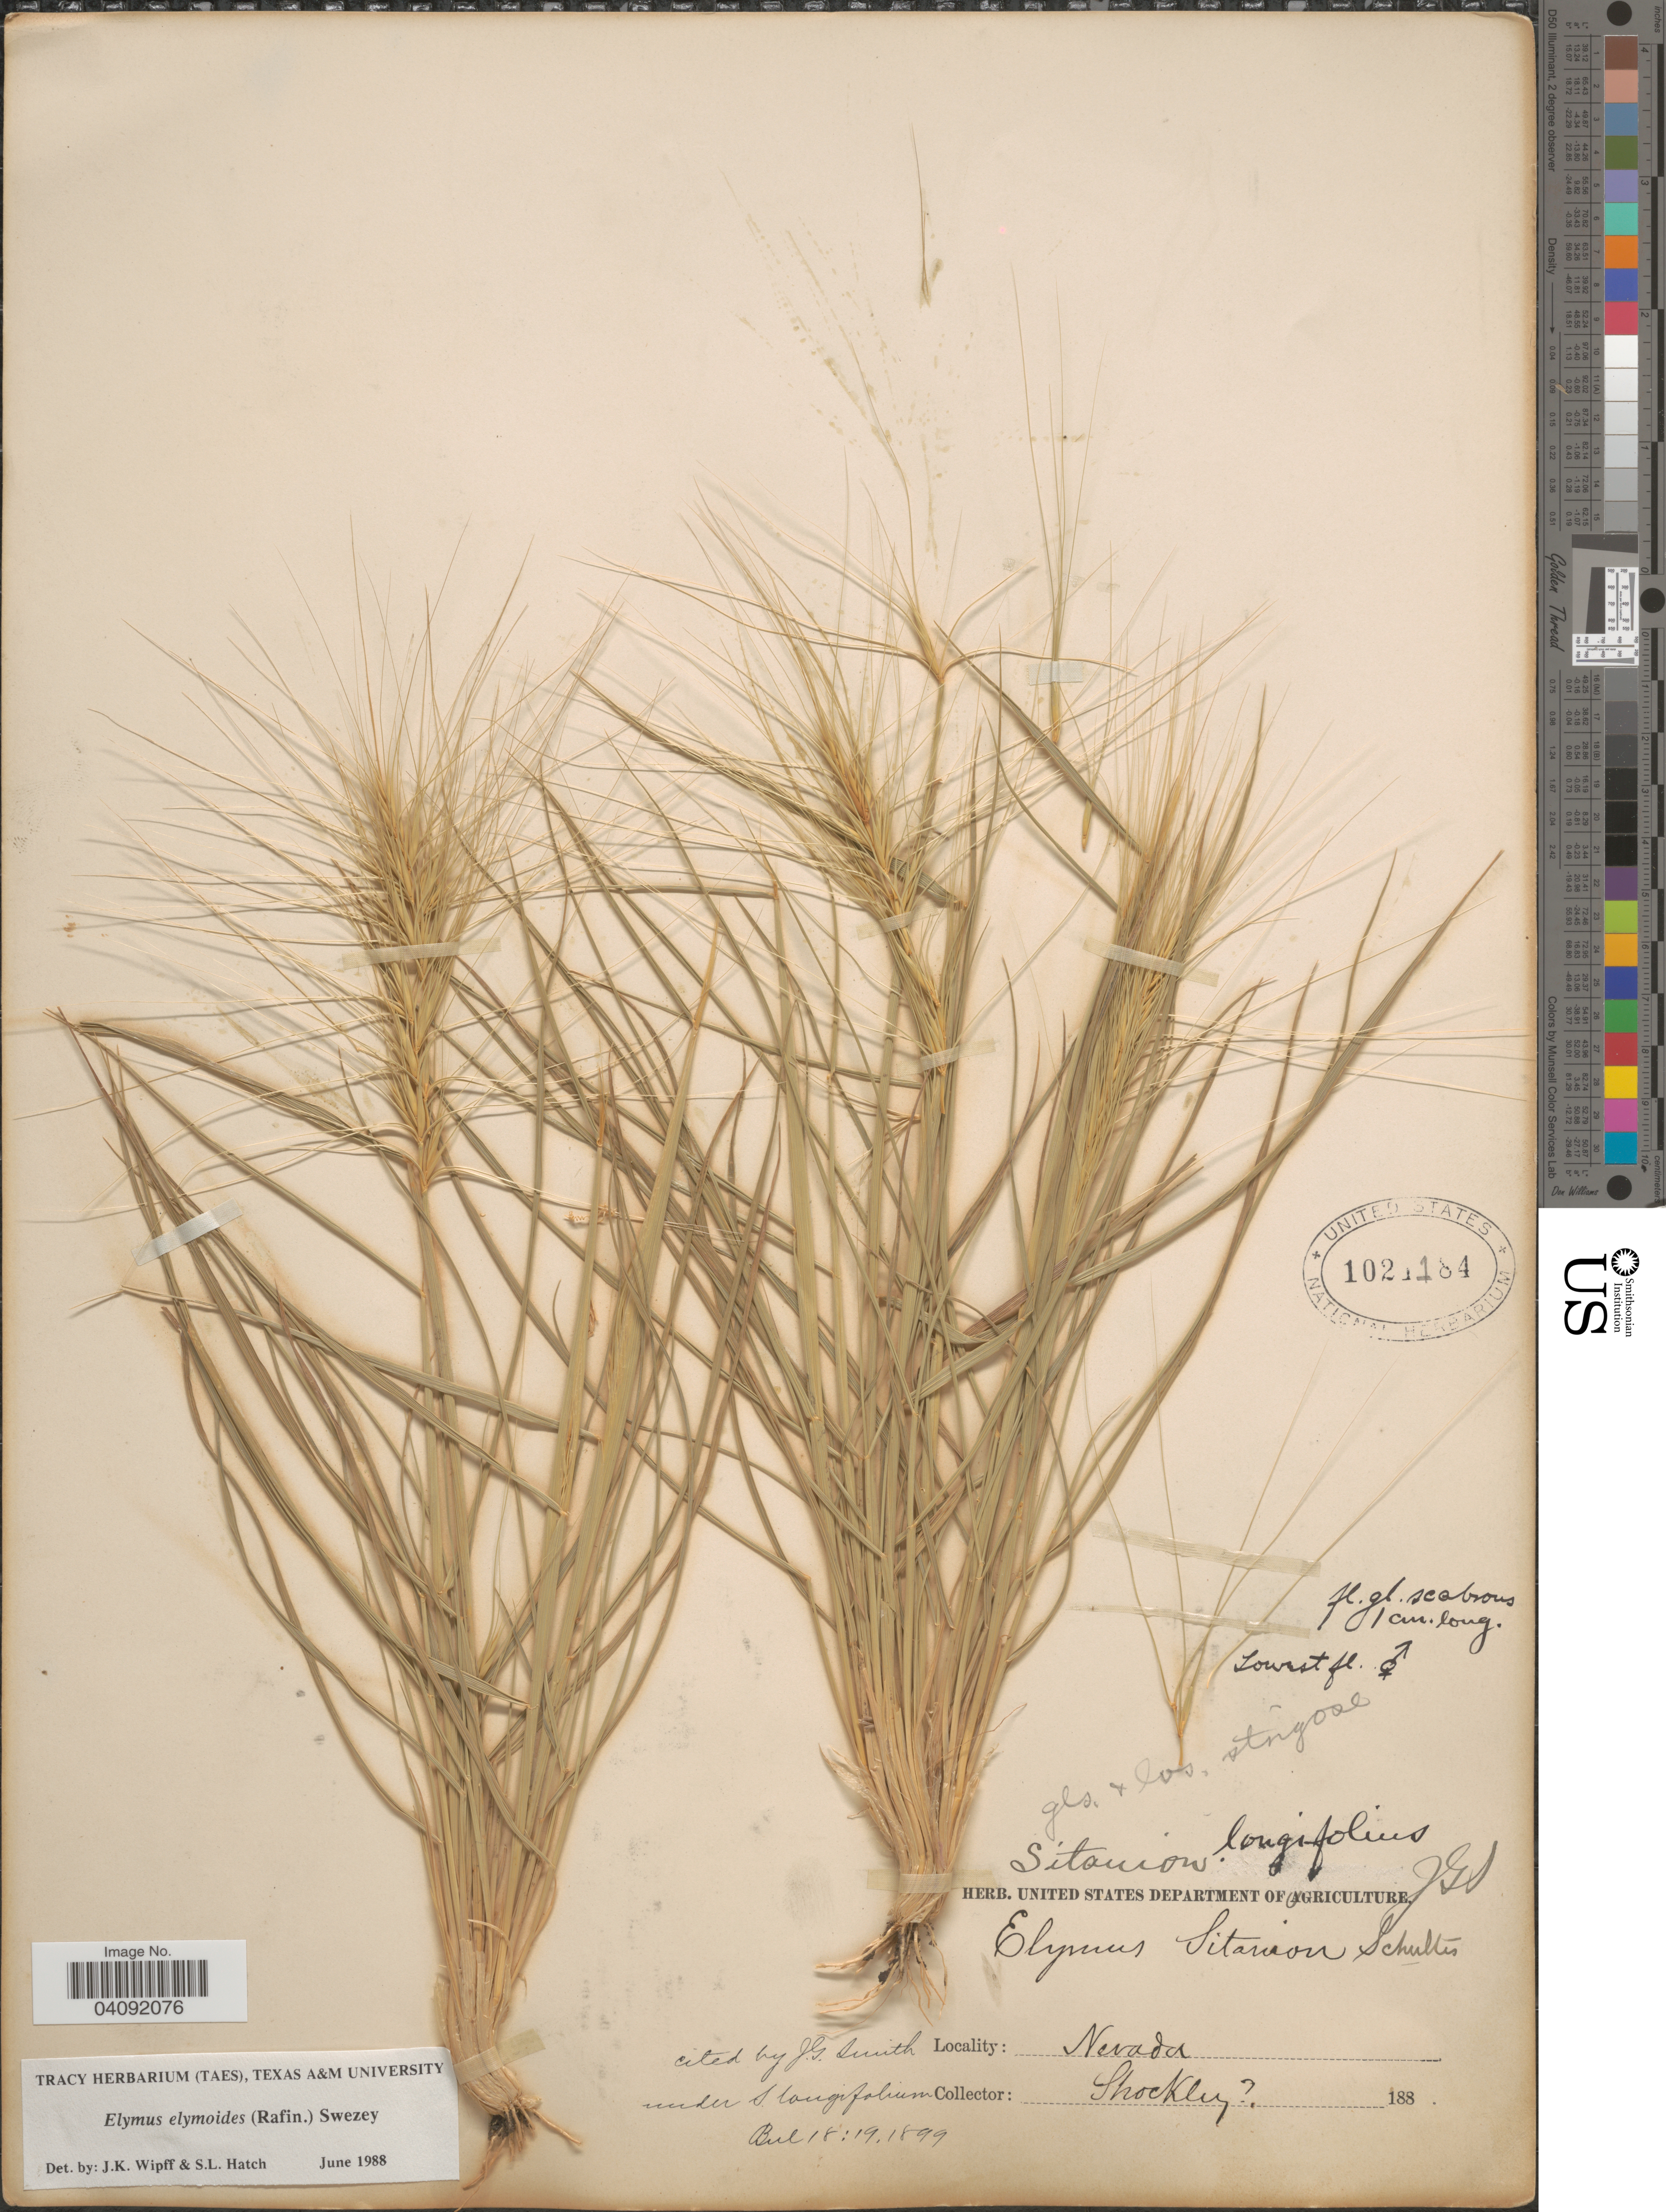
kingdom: Plantae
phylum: Tracheophyta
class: Liliopsida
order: Poales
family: Poaceae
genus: Elymus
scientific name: Elymus elymoides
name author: (Raf.) Swezey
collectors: W. Shockley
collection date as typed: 188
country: United States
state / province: Nevada